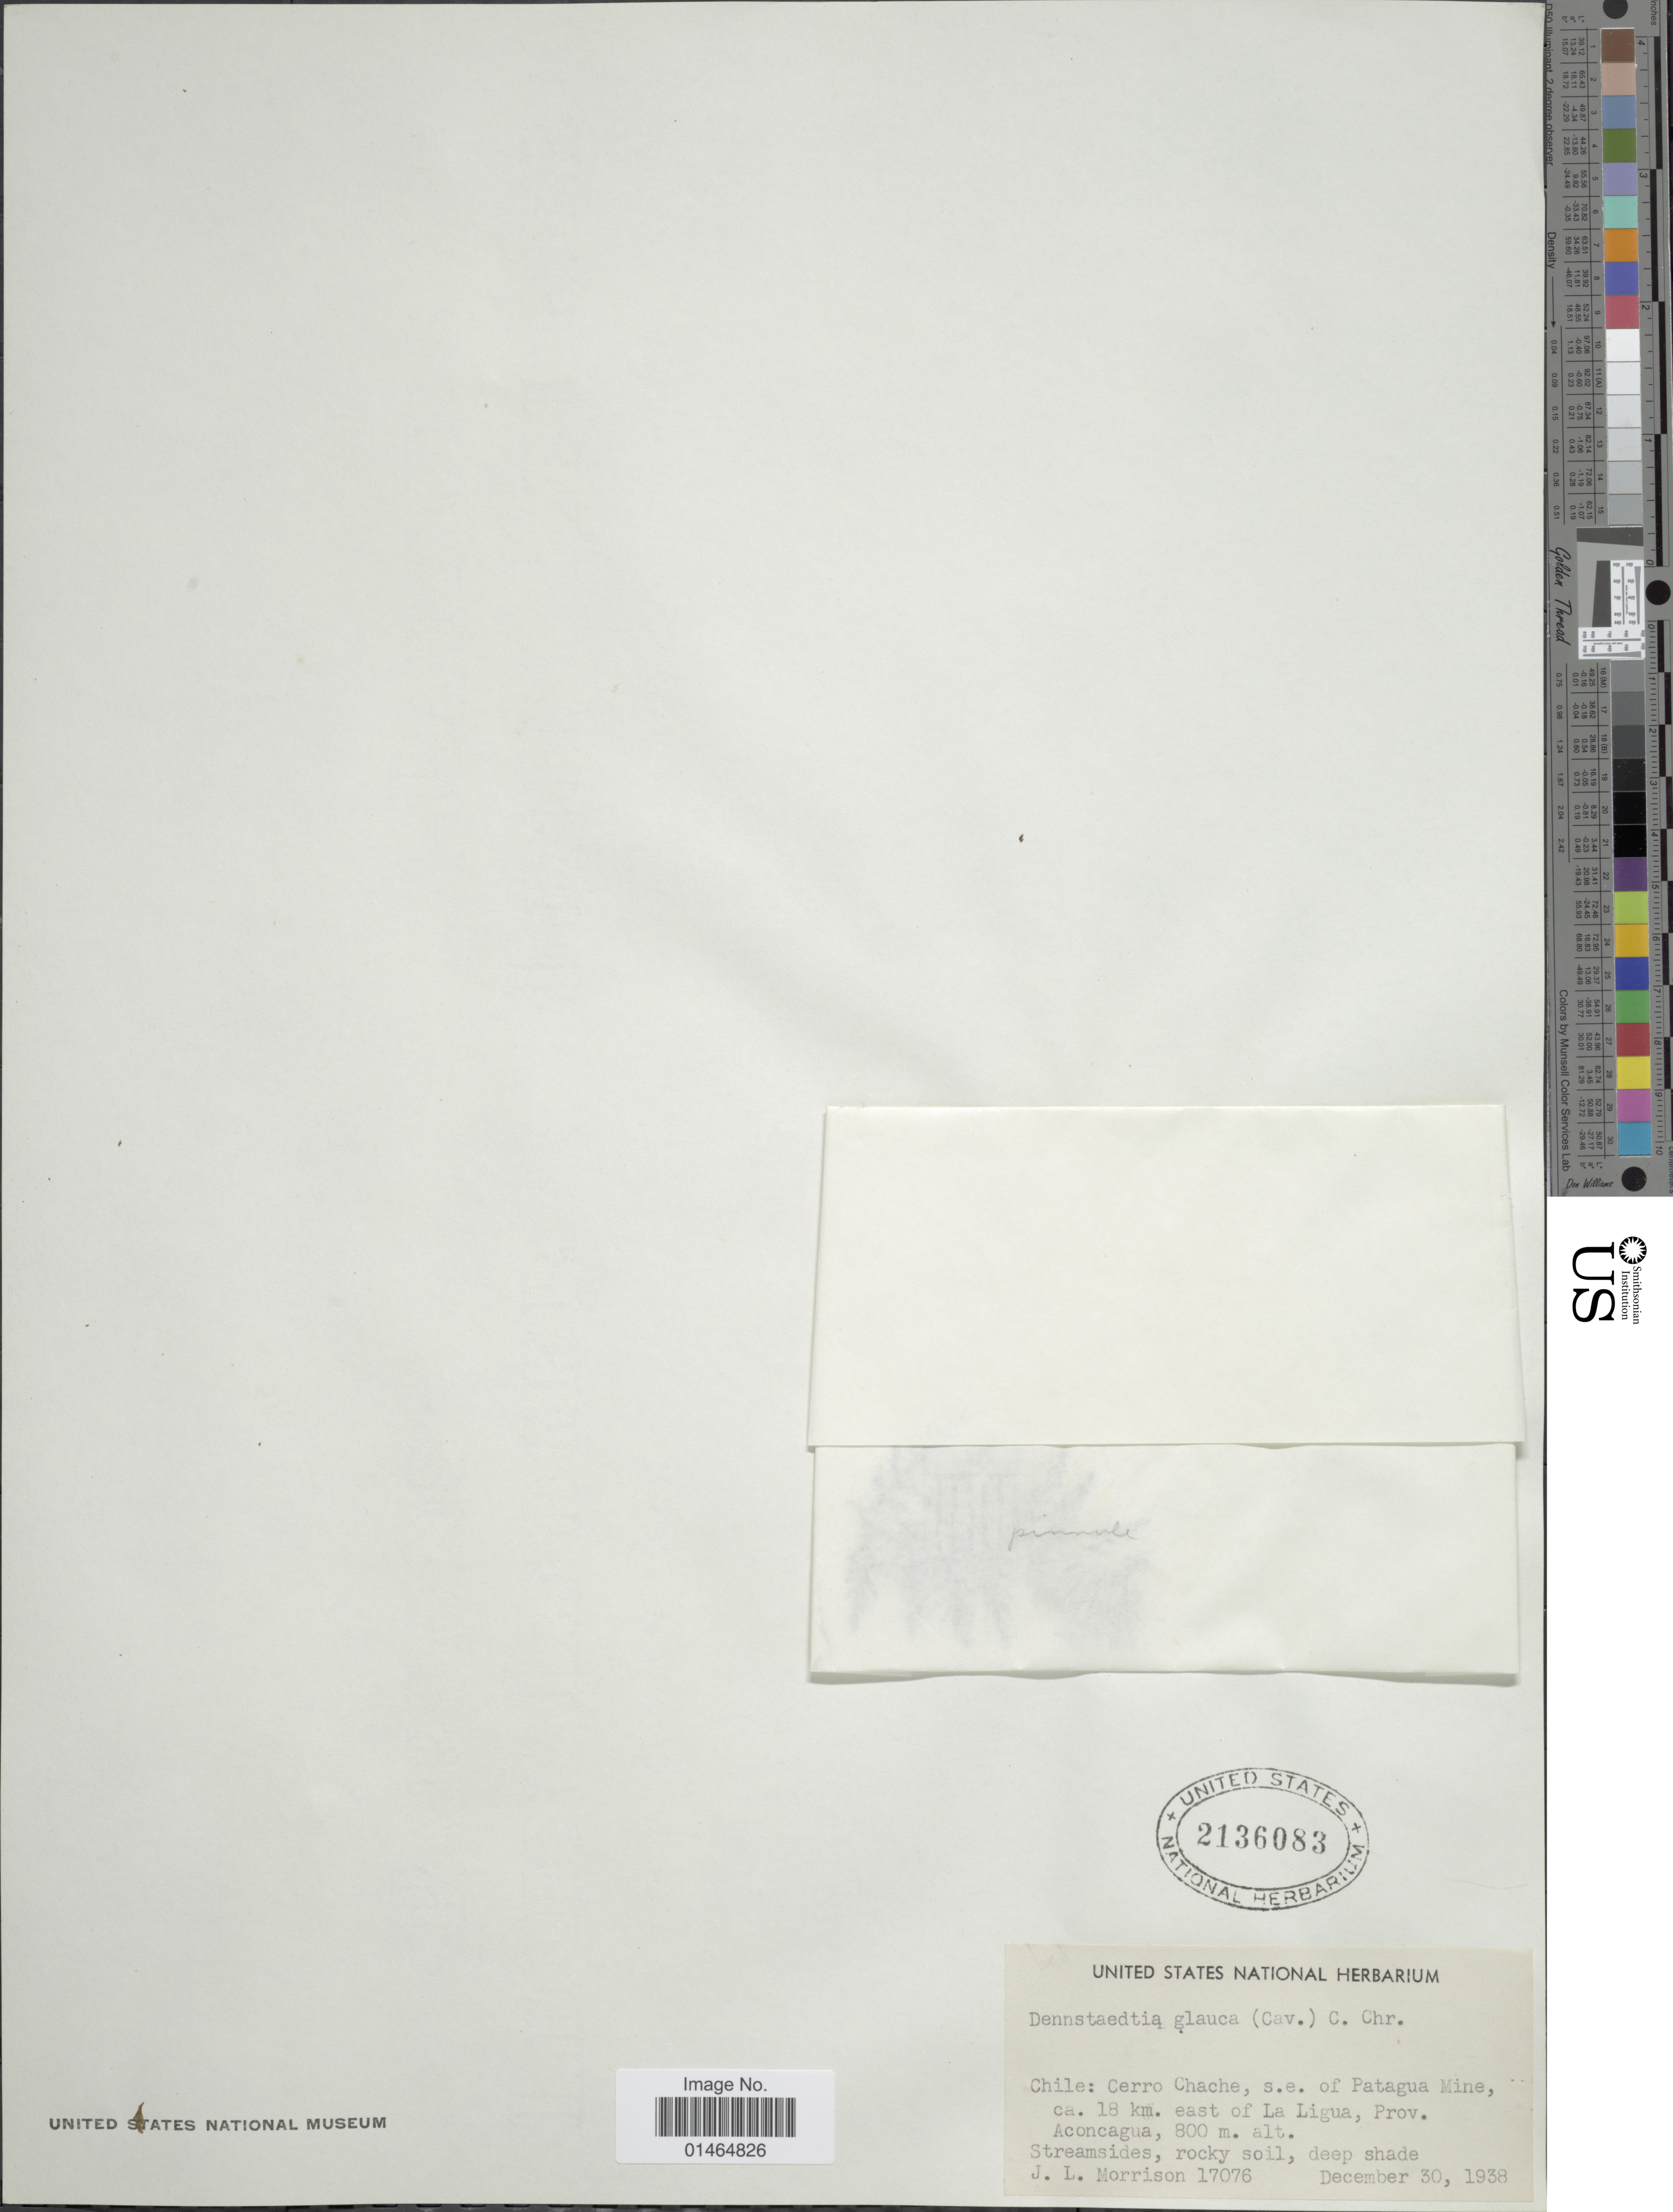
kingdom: Plantae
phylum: Tracheophyta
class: Polypodiopsida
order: Polypodiales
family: Dennstaedtiaceae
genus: Dennstaedtia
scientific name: Dennstaedtia glauca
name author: (Cav.) C. Chr.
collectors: J. L. Morrison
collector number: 17076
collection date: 1938-12-30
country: Chile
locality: Cerro Chache, s.e. of Patagua Mine, ca. 18 km. east of La Ligua, Prov. Aconcagua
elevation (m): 800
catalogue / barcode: US 2136083